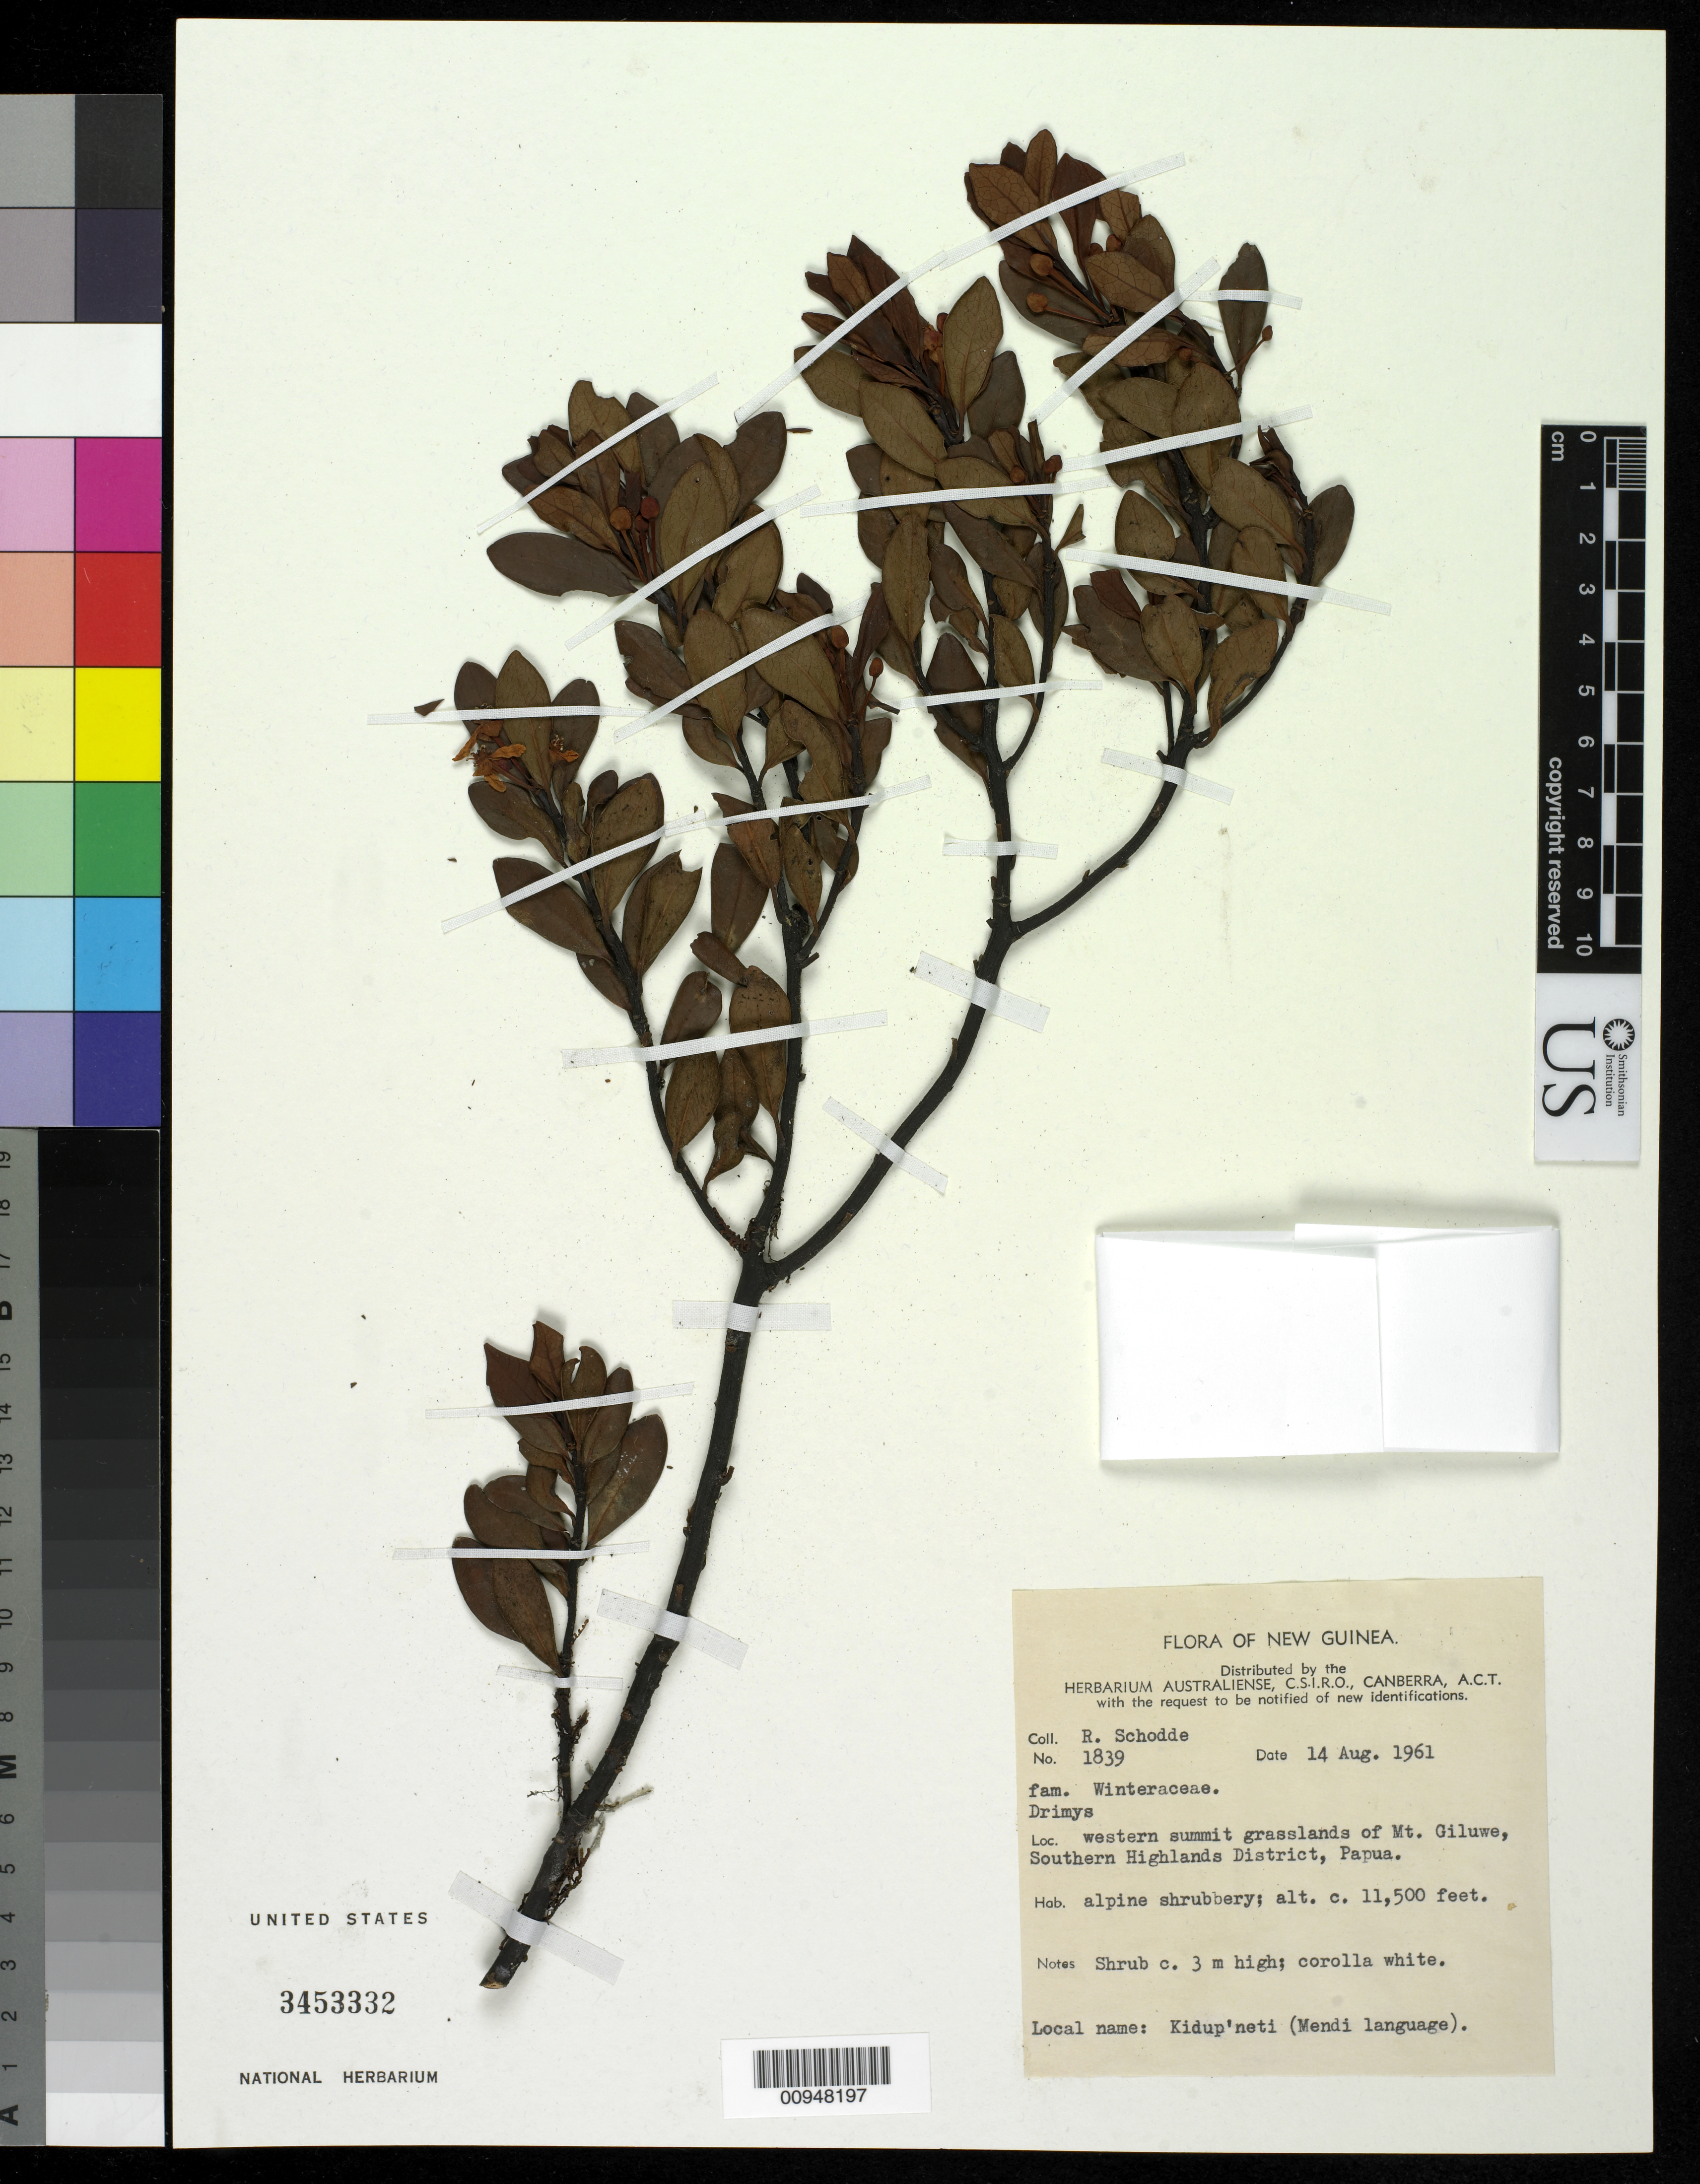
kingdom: Plantae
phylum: Tracheophyta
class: Magnoliopsida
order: Canellales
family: Winteraceae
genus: Tasmannia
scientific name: Tasmannia montis-wilhelmi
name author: (Hoogland) A.C. Sm.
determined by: Lally, T. R.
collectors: R. Schodde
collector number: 1839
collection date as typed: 14 Aug 1961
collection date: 1961-08-14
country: Papua New Guinea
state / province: Southern Highlands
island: New Guinea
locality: W summit grasslands of Mt. Giluwe.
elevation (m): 3505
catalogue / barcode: US 3453332